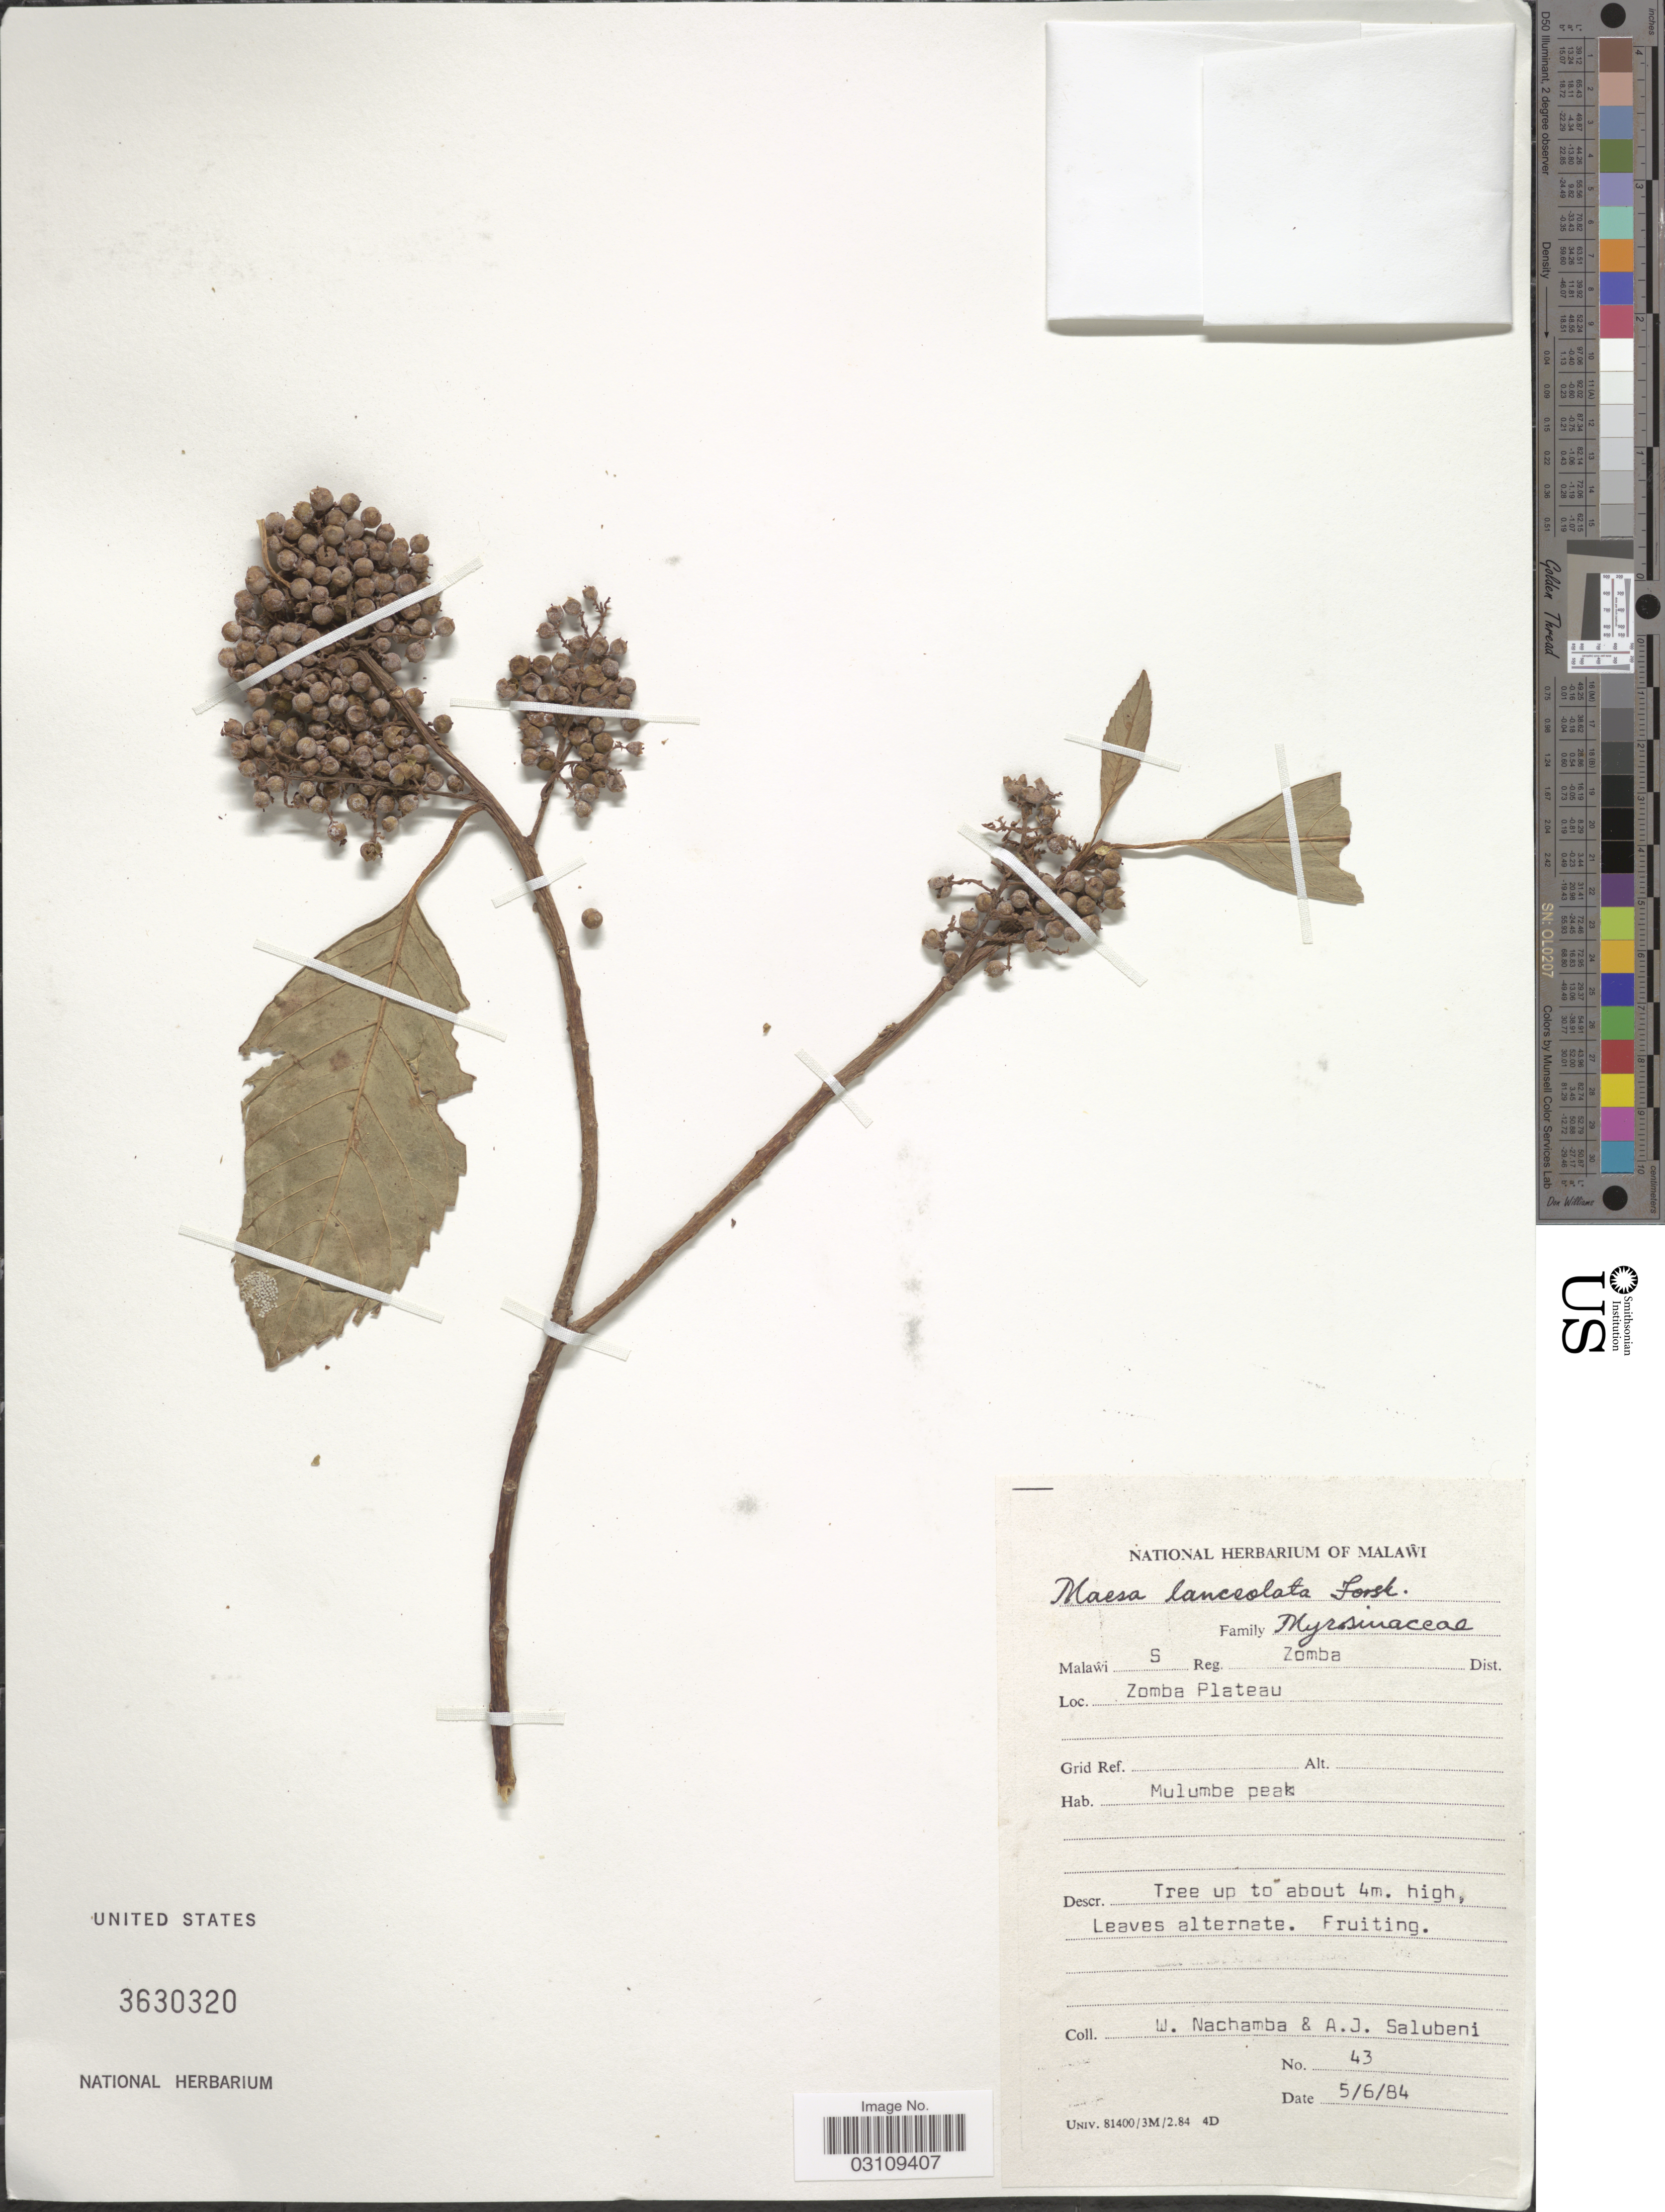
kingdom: Plantae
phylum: Tracheophyta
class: Magnoliopsida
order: Ericales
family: Primulaceae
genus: Maesa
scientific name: Maesa lanceolata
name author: Forssk.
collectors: W. Nachamba & A. J. Salubeni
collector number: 43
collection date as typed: Transcribed d/m/y: 5/6/84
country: Malawi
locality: Malawi S Reg. Zomba Dist., Zomba Plateau, Mulumbe peak.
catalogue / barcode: US 3630320